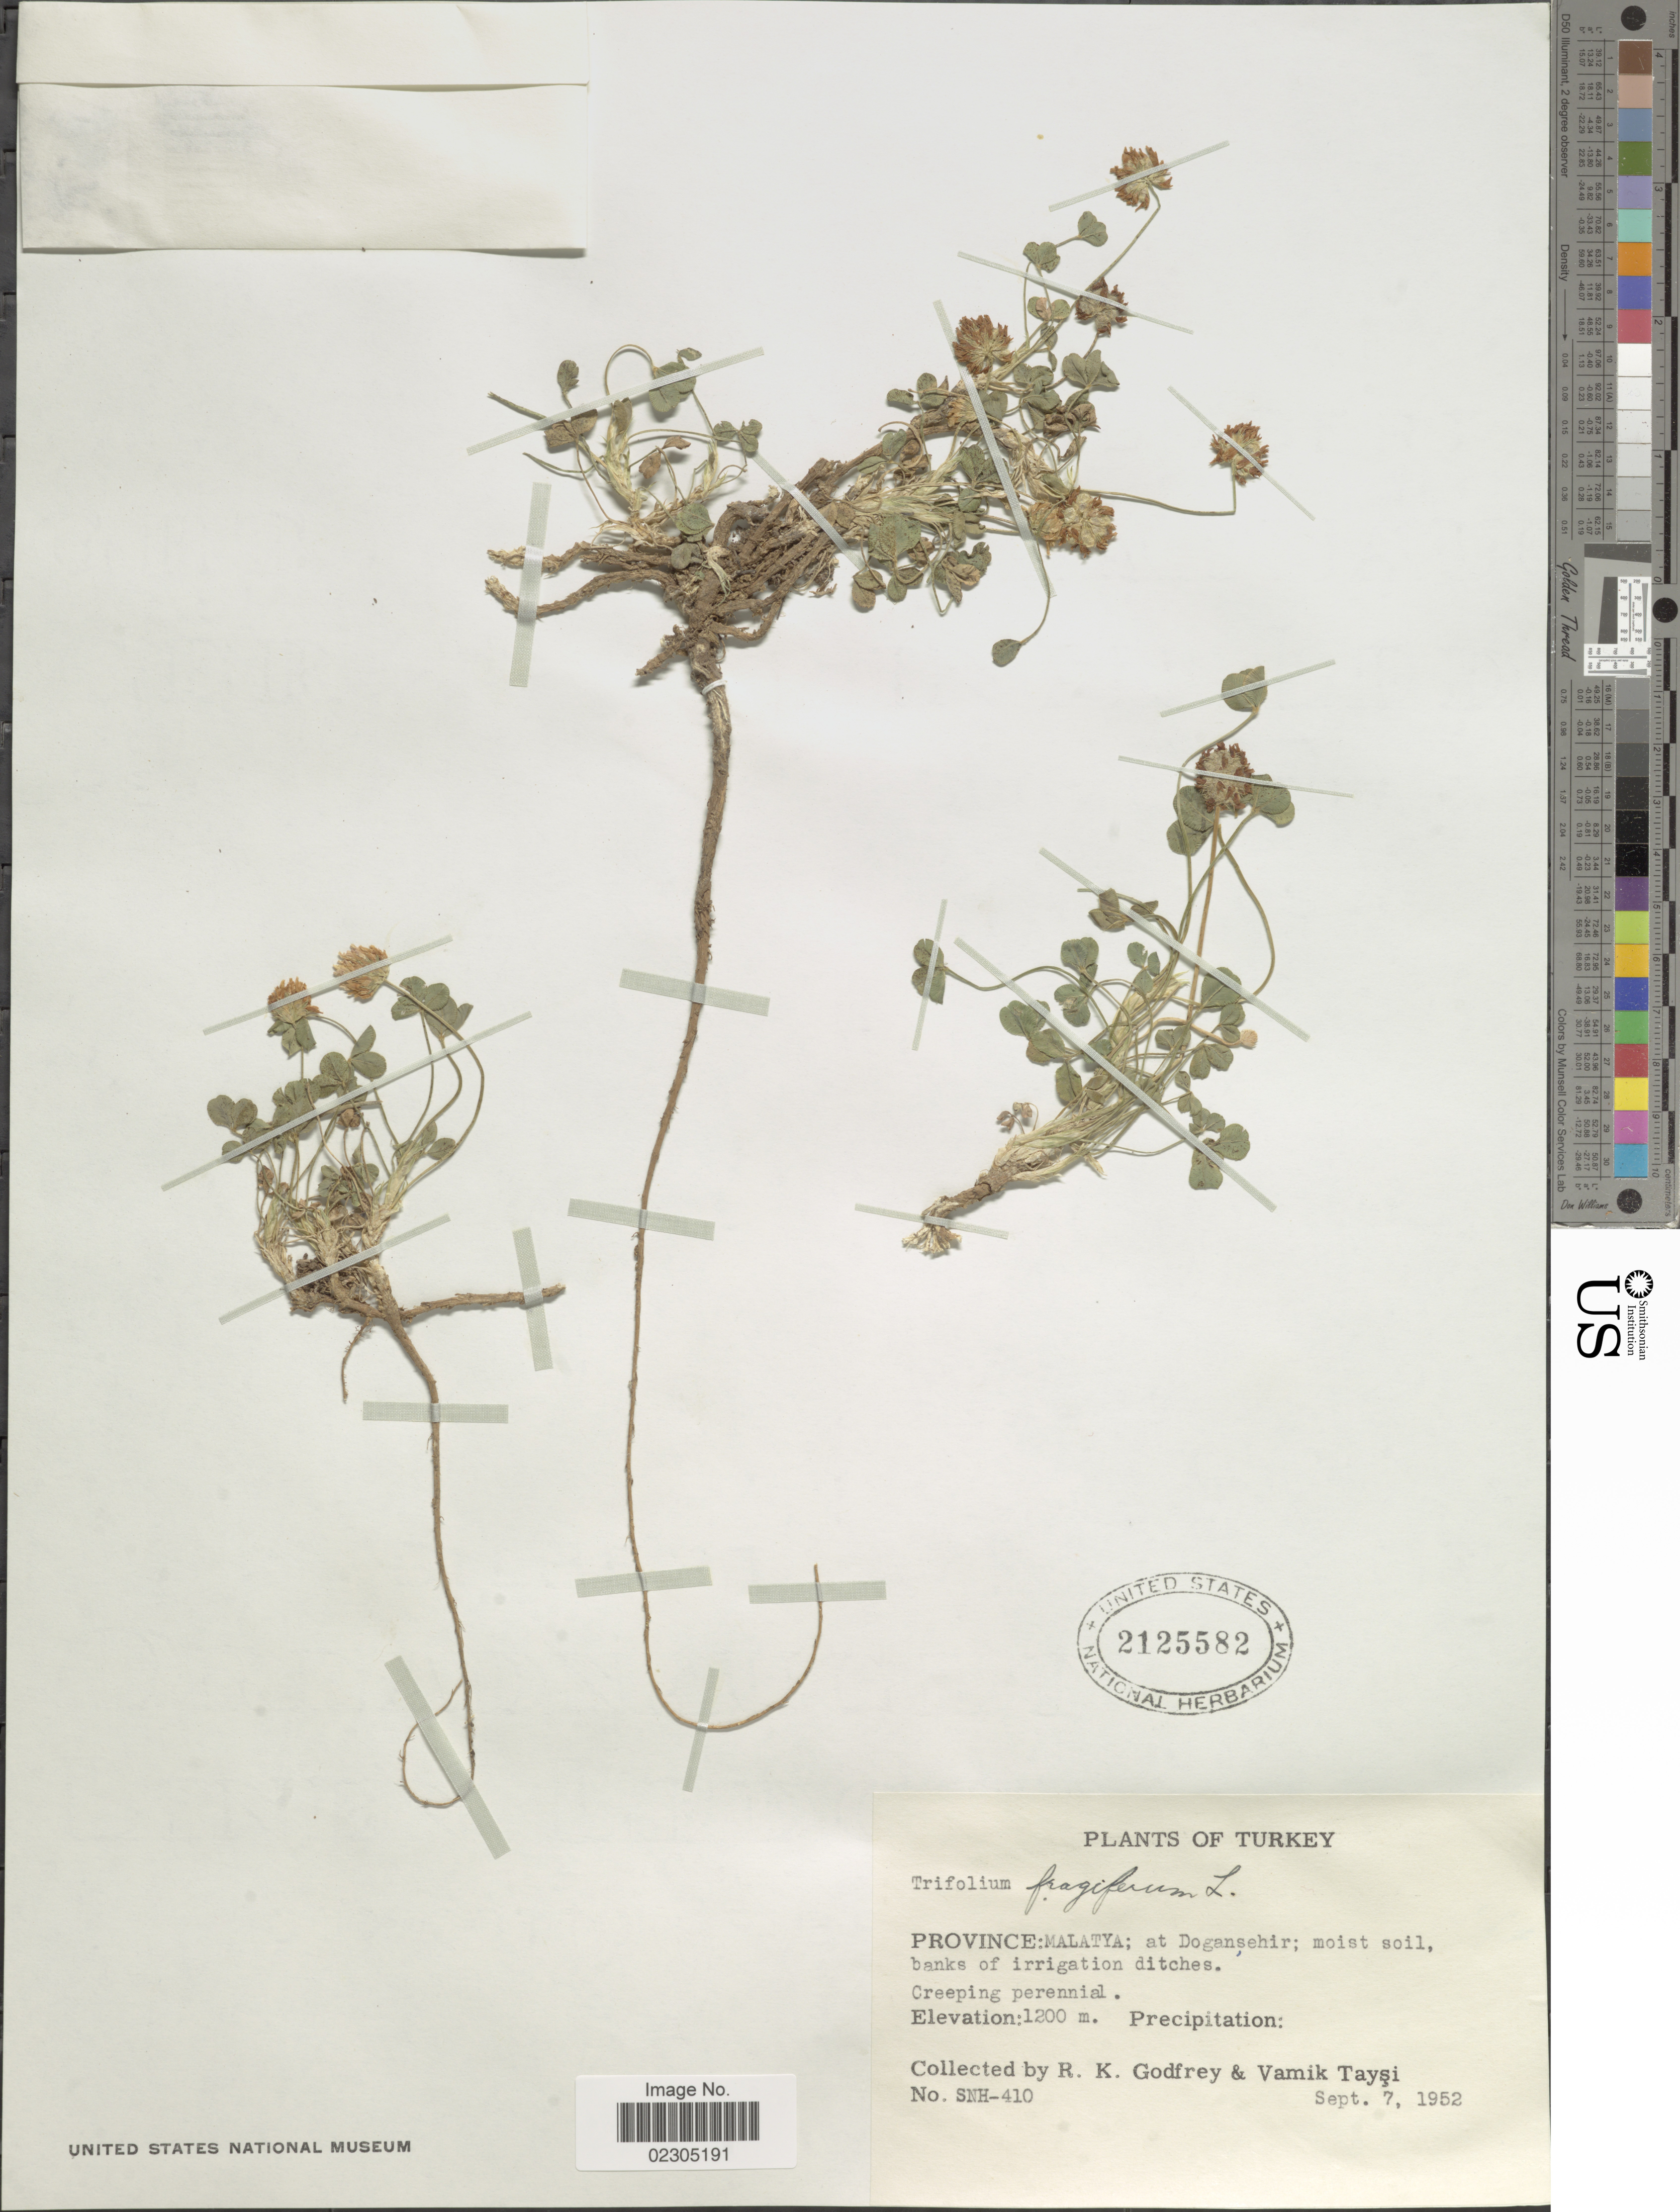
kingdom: Plantae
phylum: Tracheophyta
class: Magnoliopsida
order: Fabales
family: Fabaceae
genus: Trifolium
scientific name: Trifolium fragiferum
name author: L.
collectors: R. K. Godfrey & V. Taysi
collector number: SNH-410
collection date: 1952-09-07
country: Turkey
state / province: Malatya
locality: At Dogansehir; moist soil, banks of irrigation ditches.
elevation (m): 1200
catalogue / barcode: US 2125582